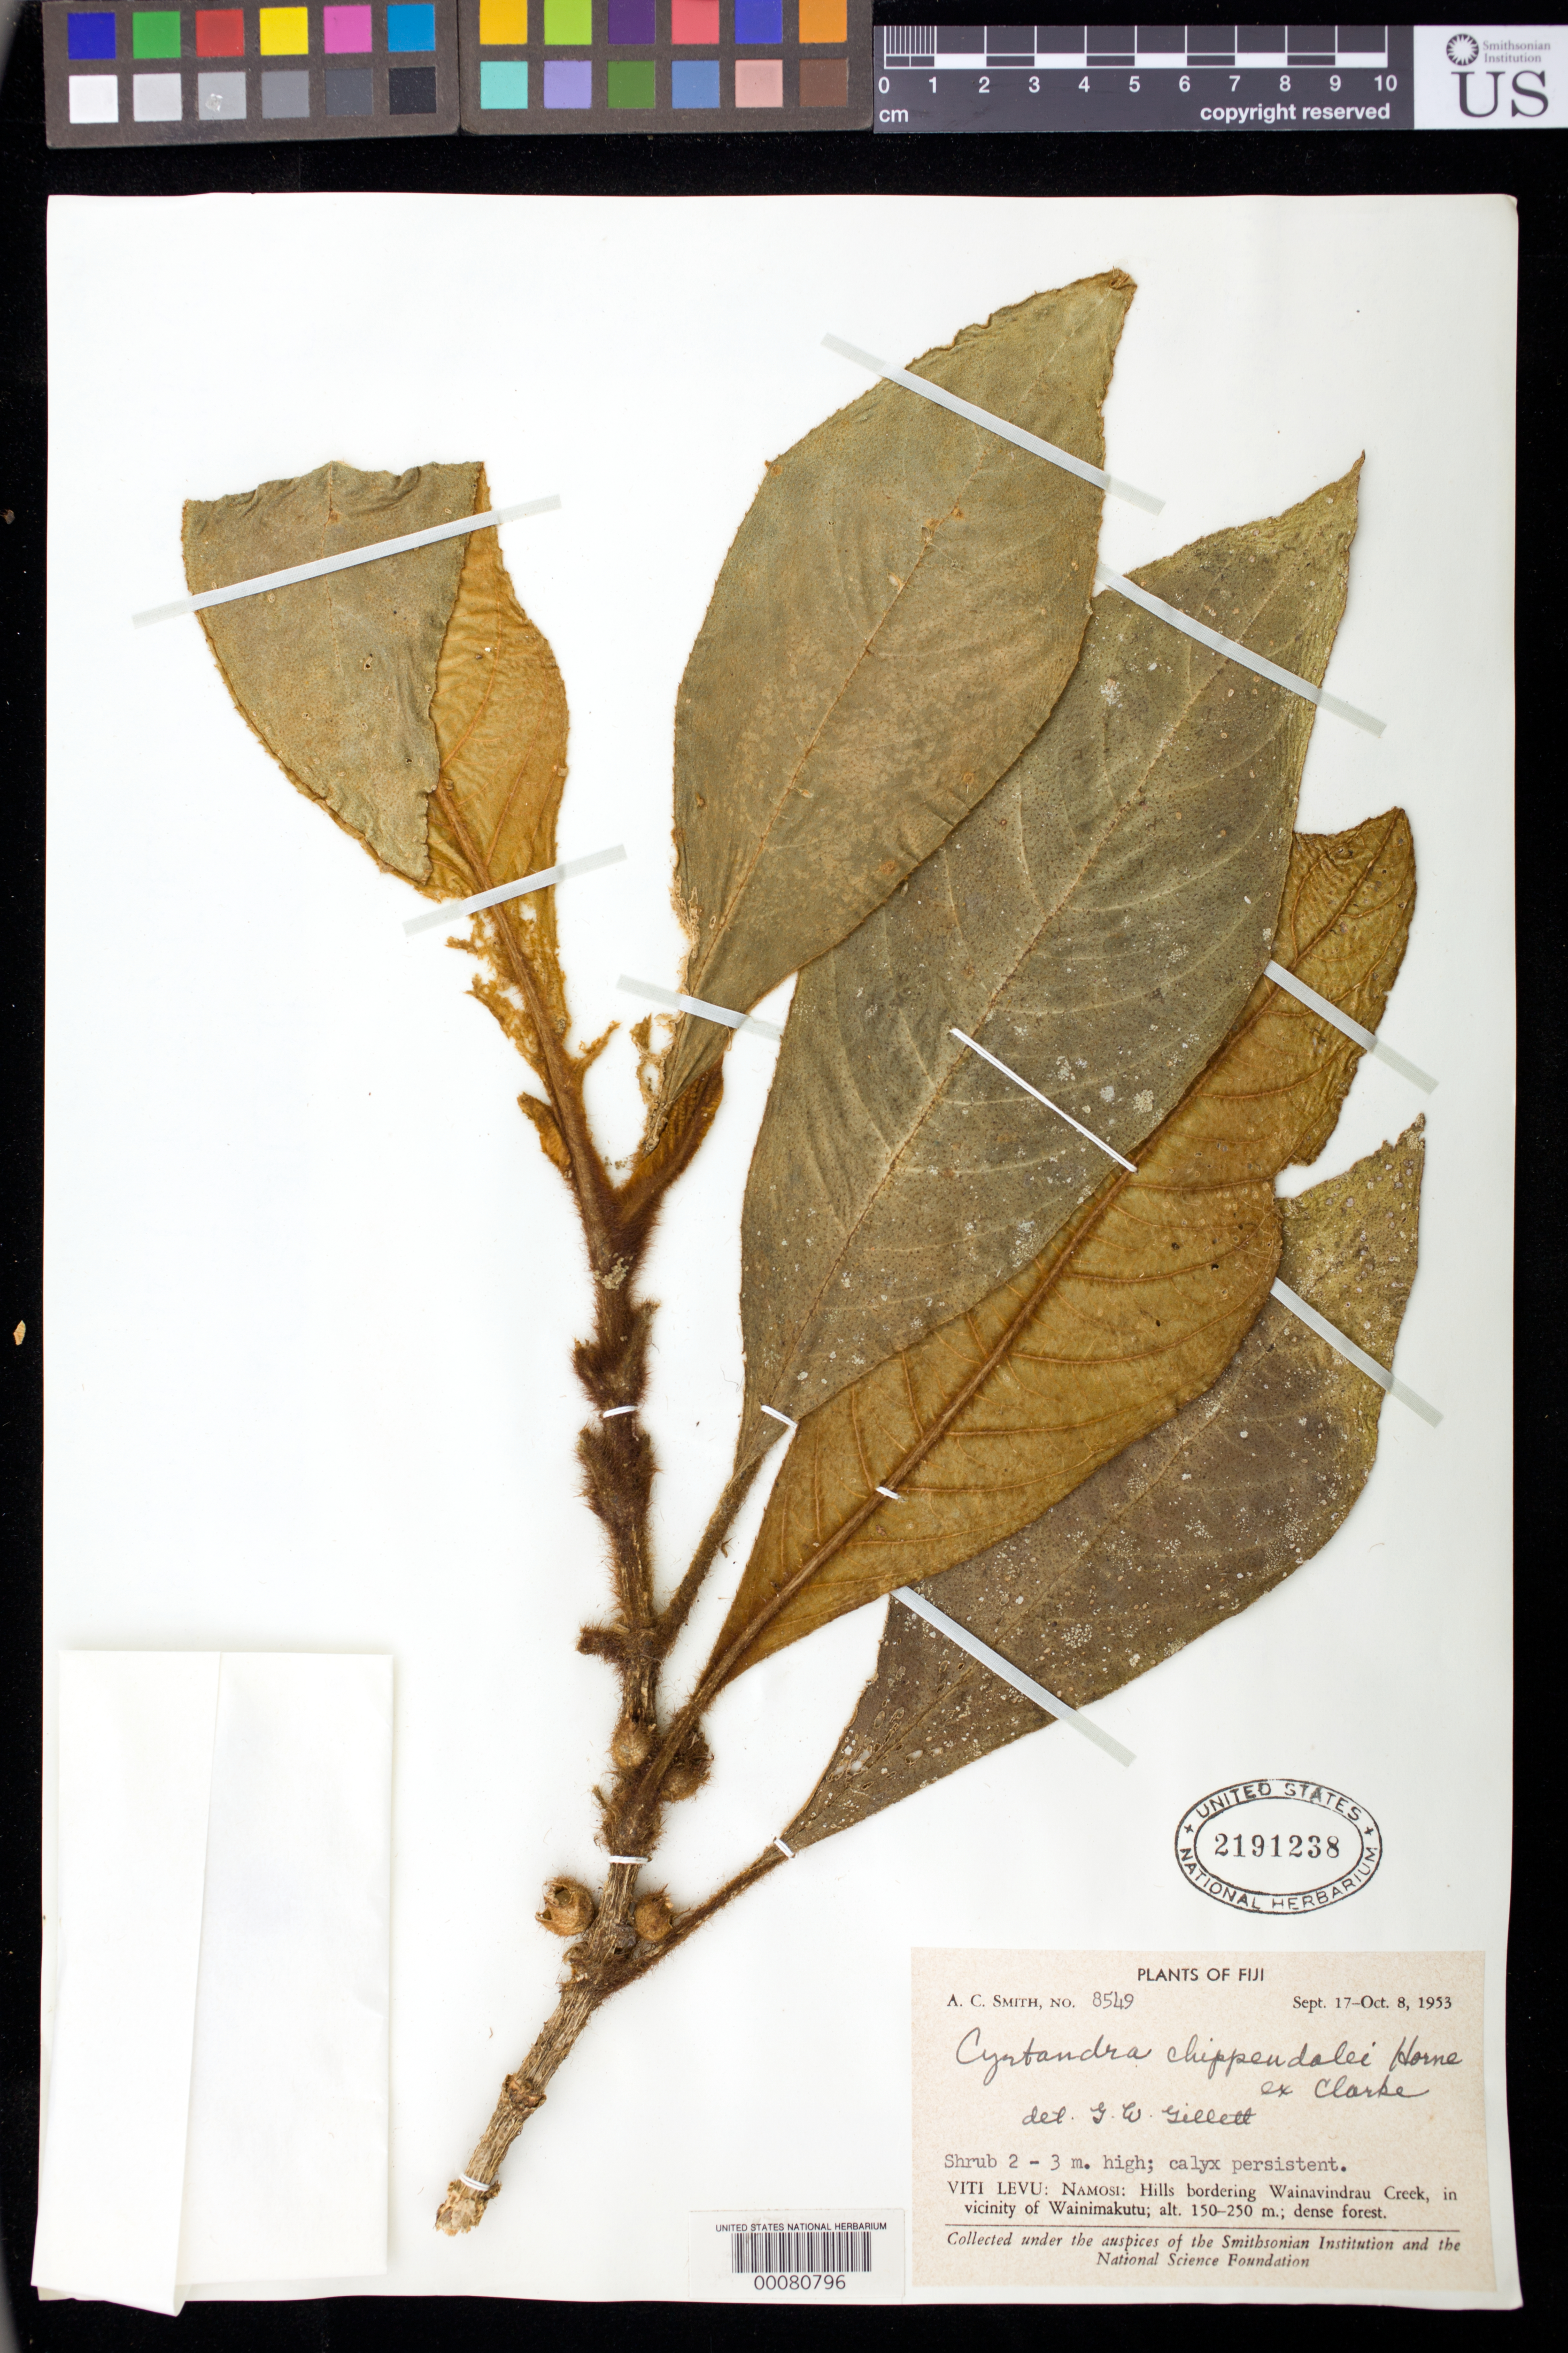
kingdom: Plantae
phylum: Tracheophyta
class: Magnoliopsida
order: Lamiales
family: Gesneriaceae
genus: Cyrtandra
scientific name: Cyrtandra chippendalei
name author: Horne ex C.B. Clarke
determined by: Gillett, G. W.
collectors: A. C. Smith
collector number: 8549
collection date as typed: Sep-Oct 1953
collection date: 1953-09/1953-10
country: Fiji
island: Viti Levu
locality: Namosi, hills bordering wainavindrau creek, in vicinity of wainimakutu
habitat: Dense forest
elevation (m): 150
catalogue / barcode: US 2191238